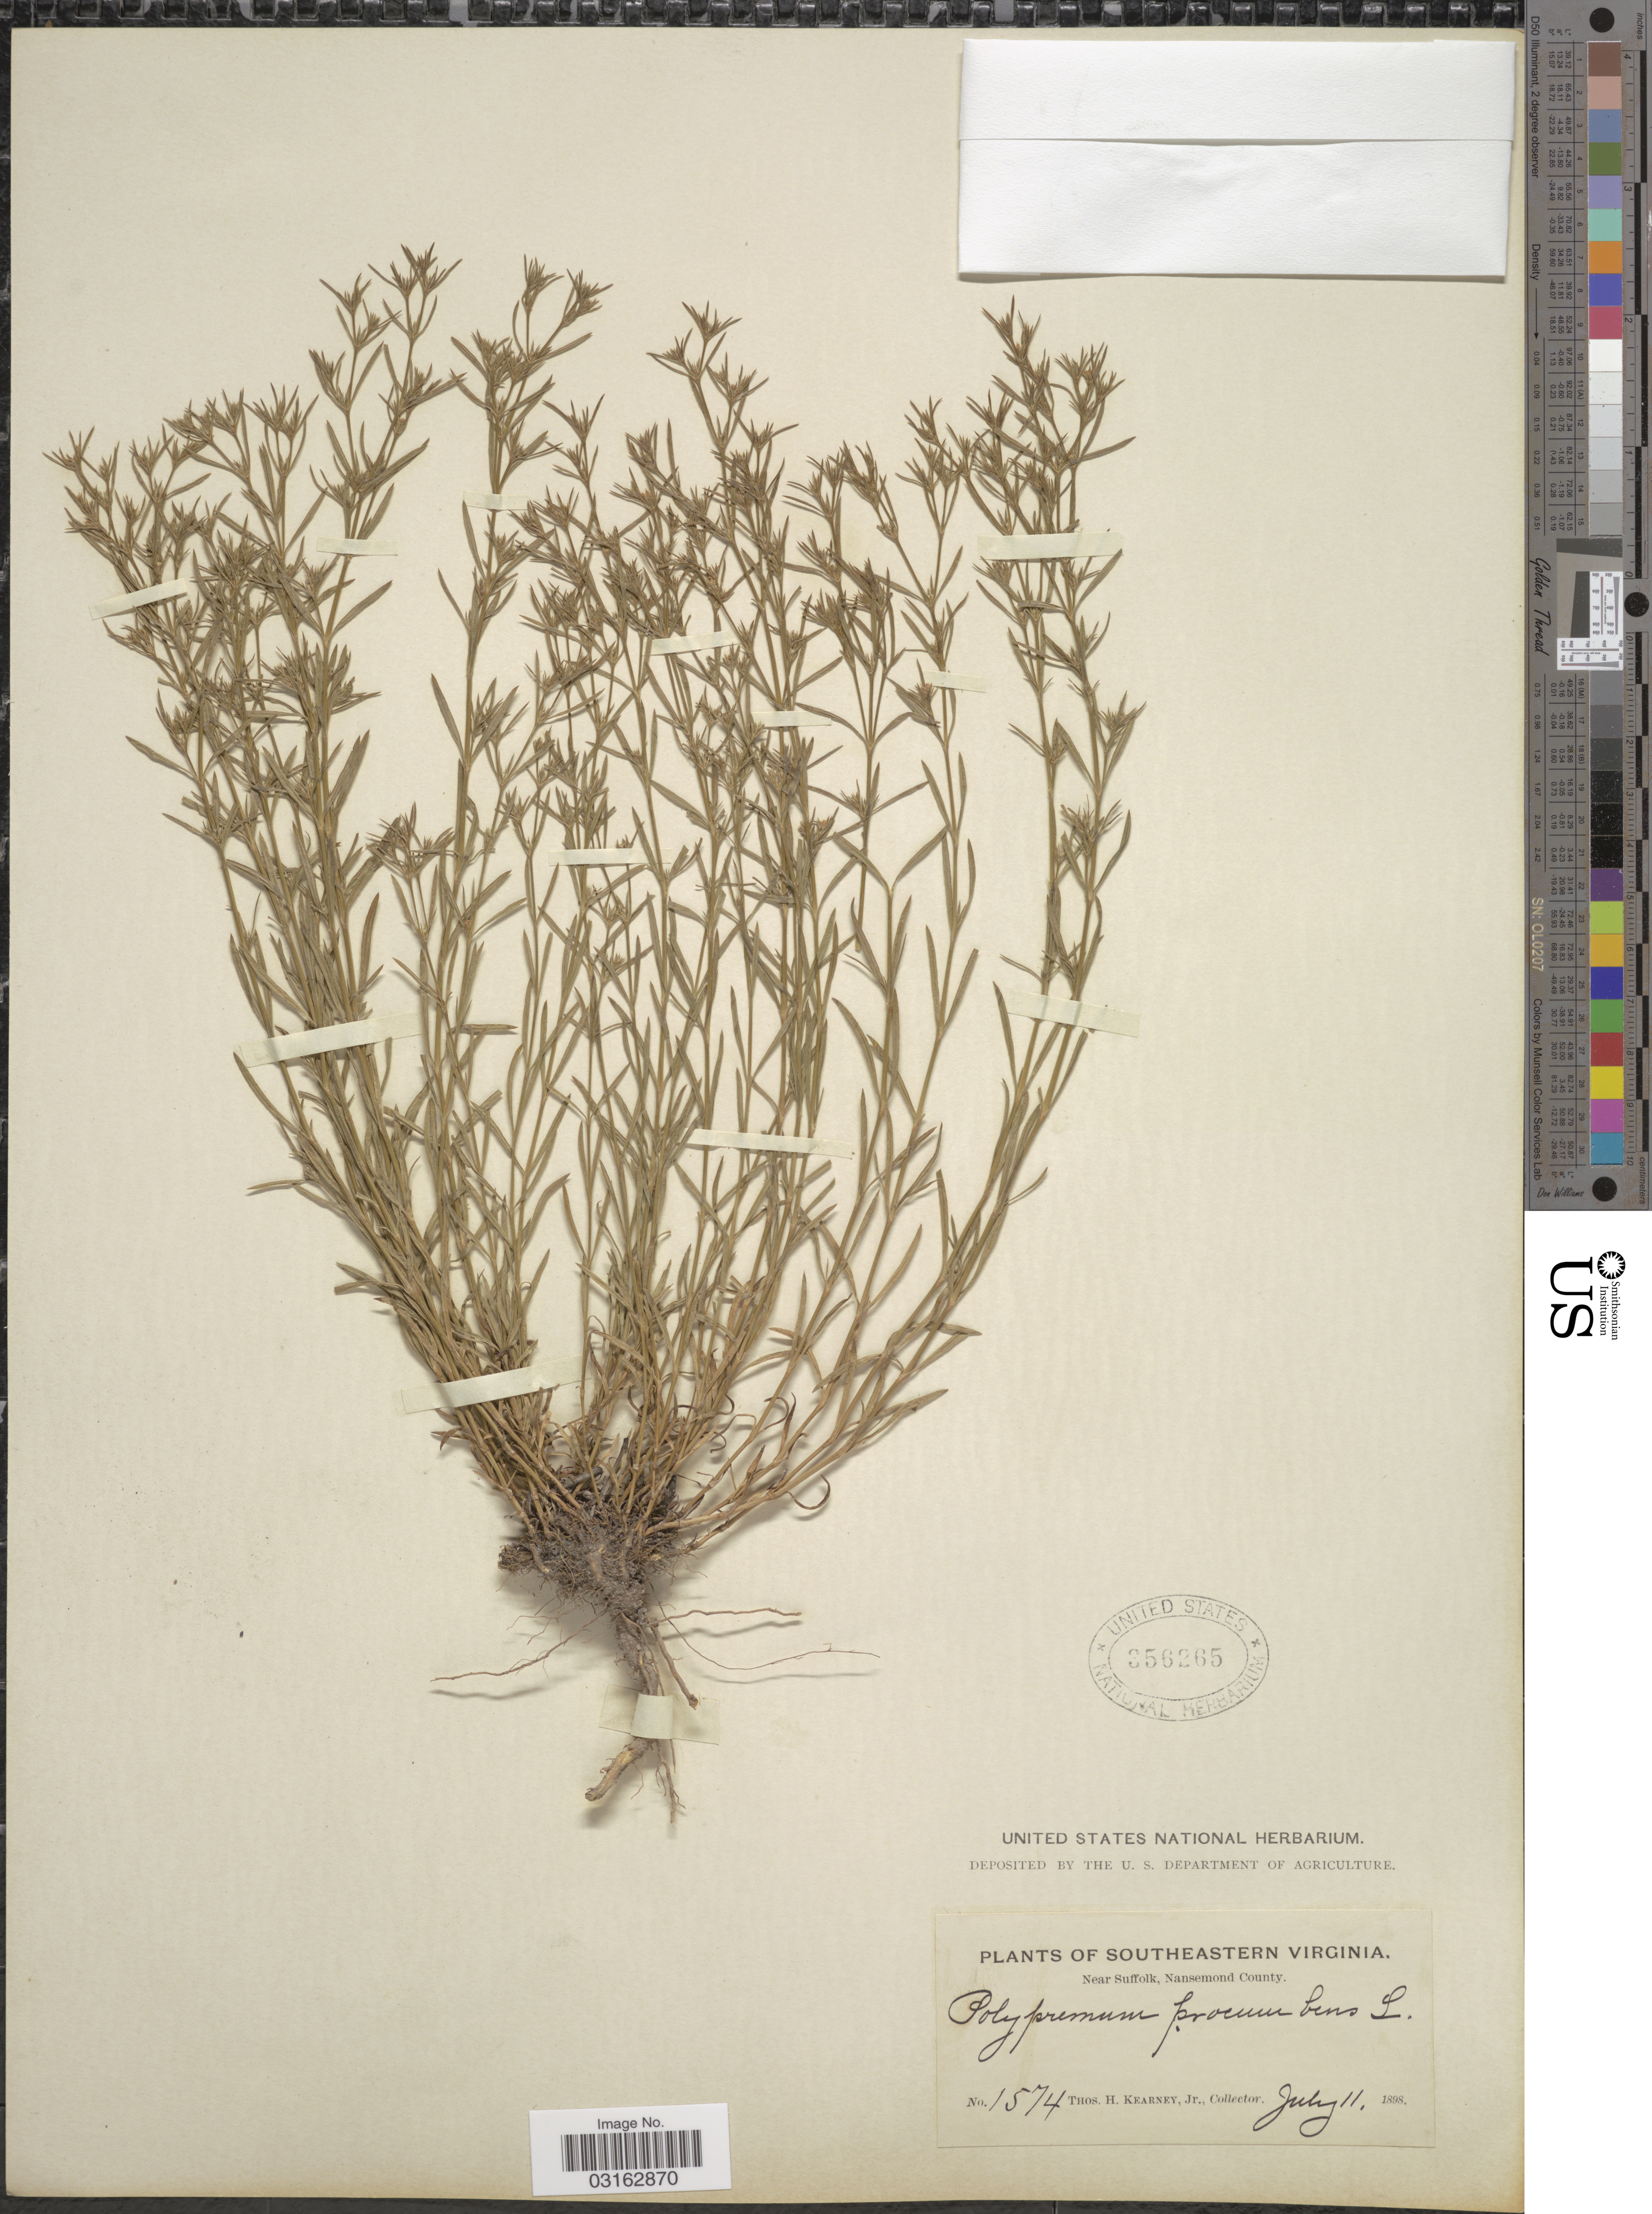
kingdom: Plantae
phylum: Tracheophyta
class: Magnoliopsida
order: Lamiales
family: Tetrachondraceae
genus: Polypremum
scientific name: Polypremum procumbens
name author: L.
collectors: T. H. Kearney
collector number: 1574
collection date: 1898-07-11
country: United States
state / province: Virginia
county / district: City of Suffolk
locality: Southeastern Virginia, Near Suffolk, Nansemond County.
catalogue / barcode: US 356265